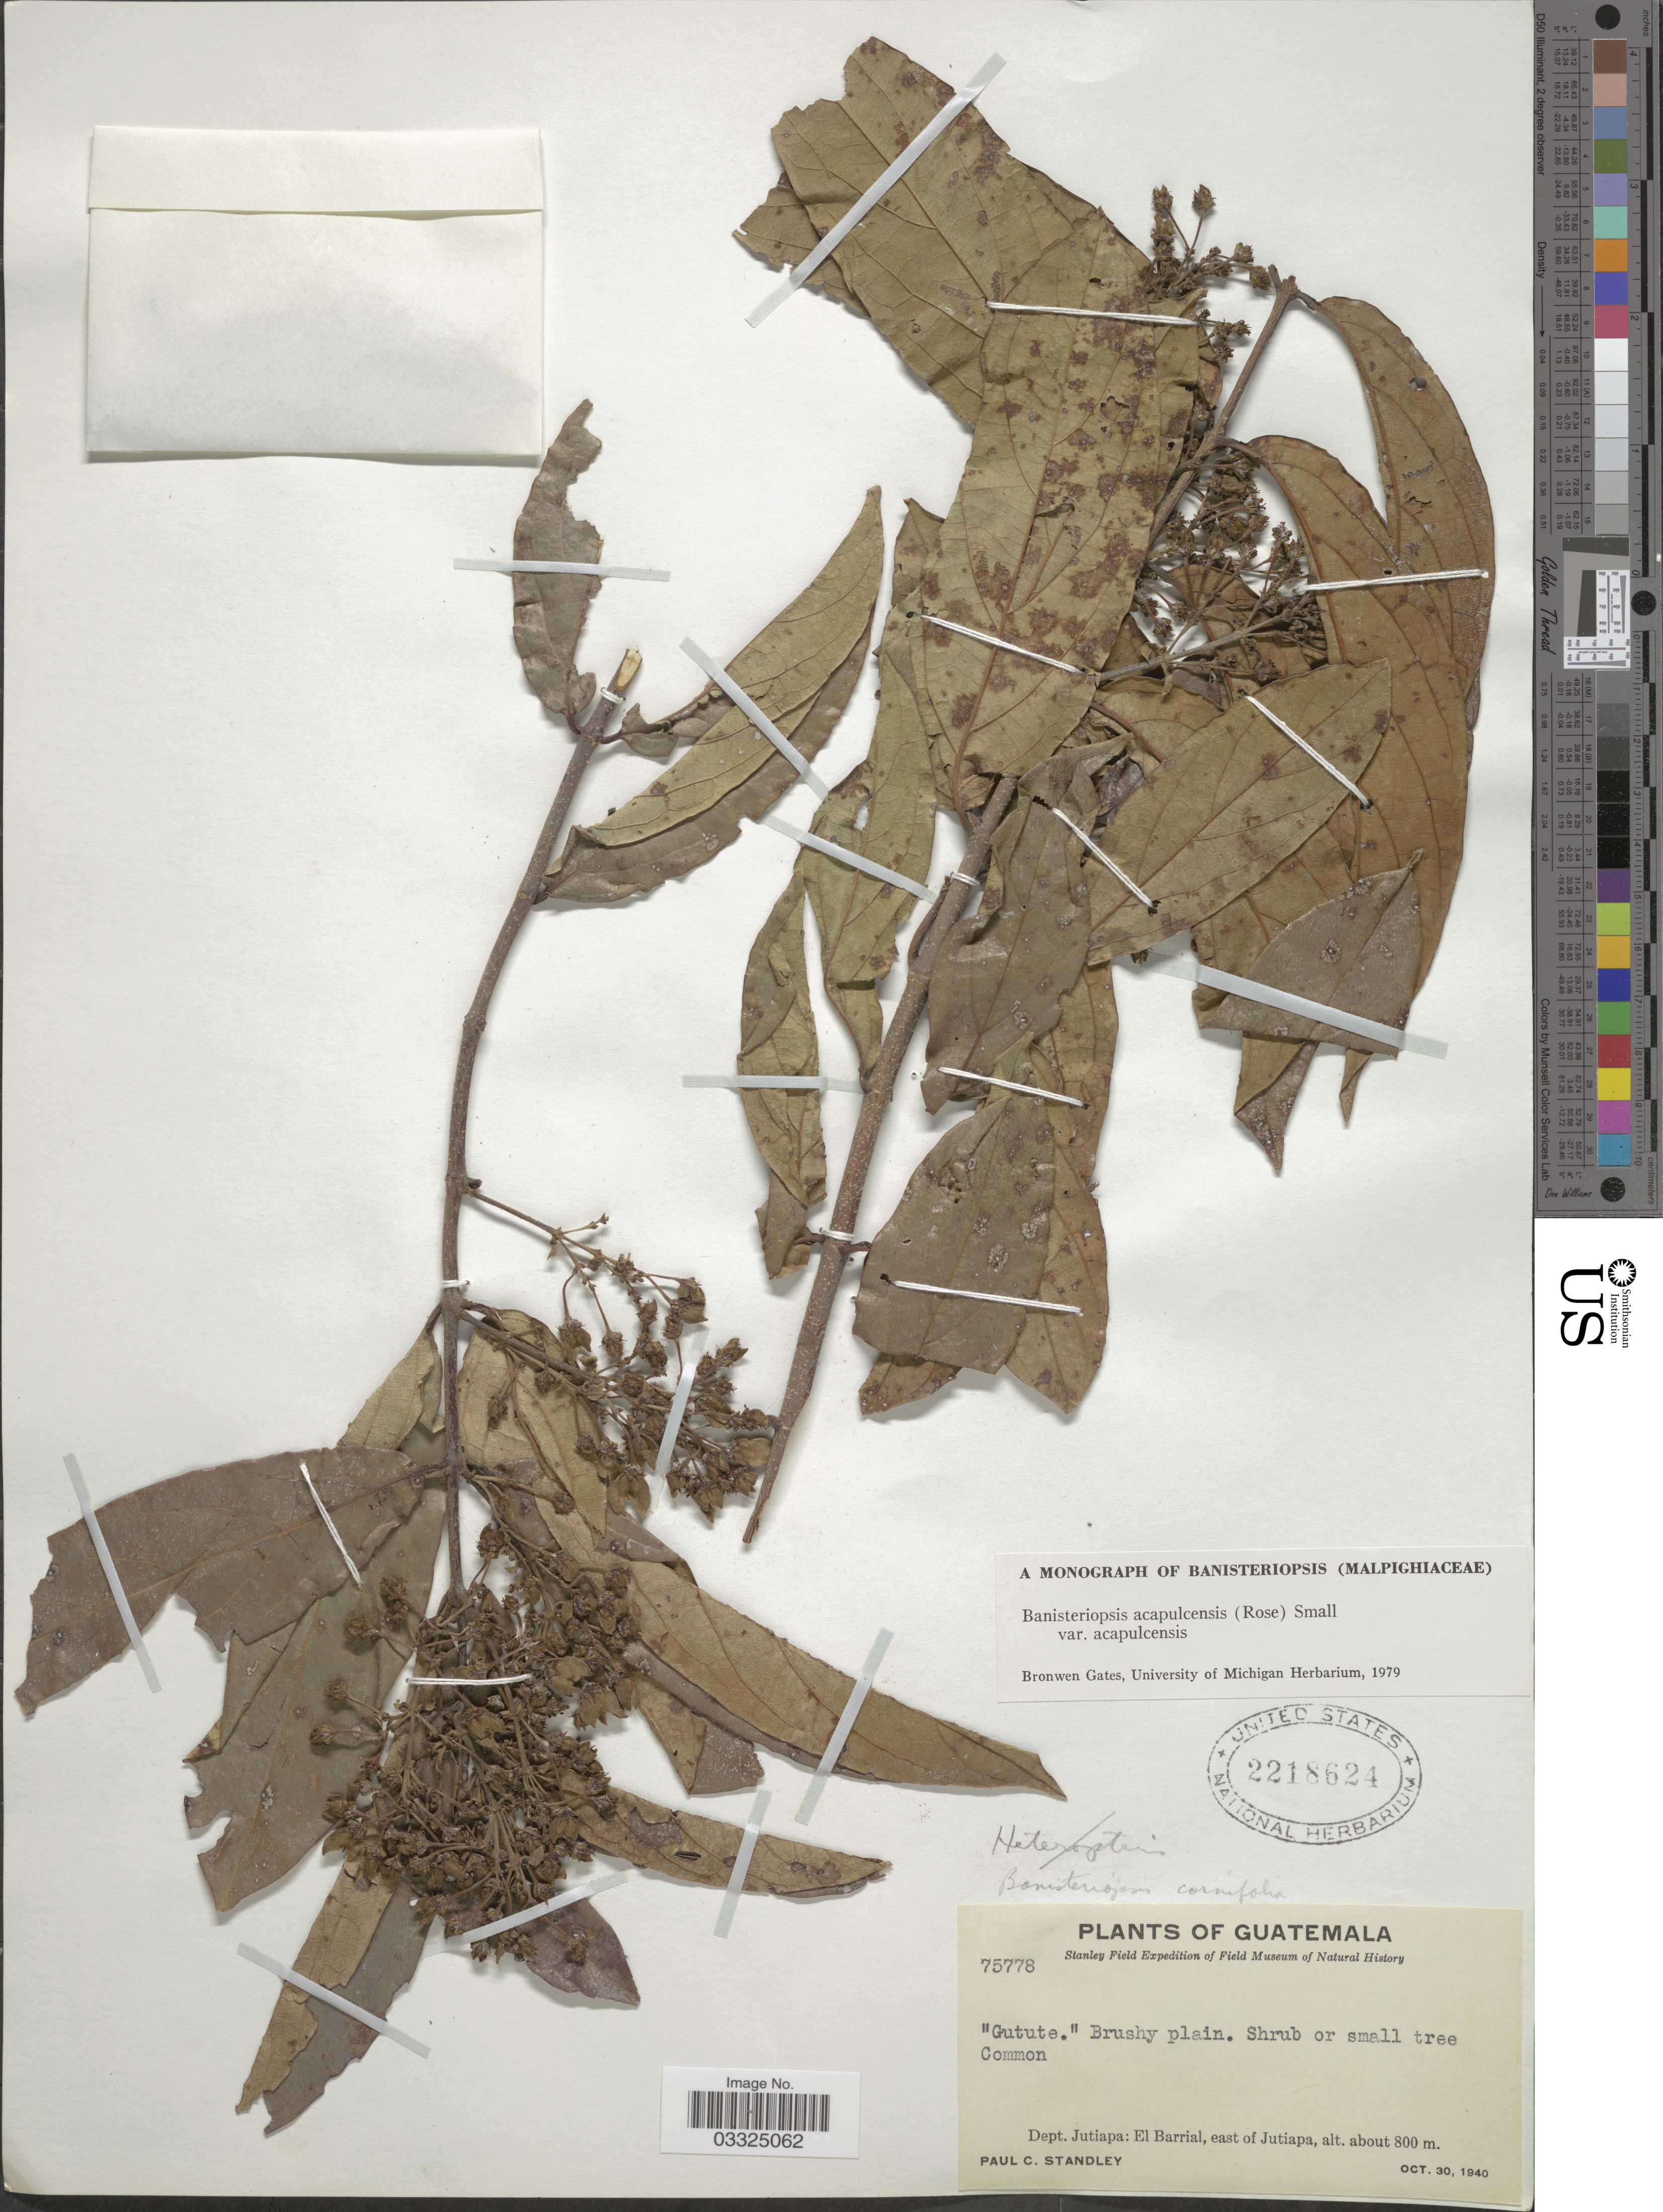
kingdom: Plantae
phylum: Tracheophyta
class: Magnoliopsida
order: Malpighiales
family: Malpighiaceae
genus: Bronwenia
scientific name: Bronwenia acapulcensis var. acapulcensis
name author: (Rose) W.R. Anderson & C. Davis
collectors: P. C. Standley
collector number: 75778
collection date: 1940-10-30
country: Guatemala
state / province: Jutiapa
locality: Dept. Jutiapa: El Barrial, east of Jutiapa.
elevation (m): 800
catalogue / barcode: US 2218624